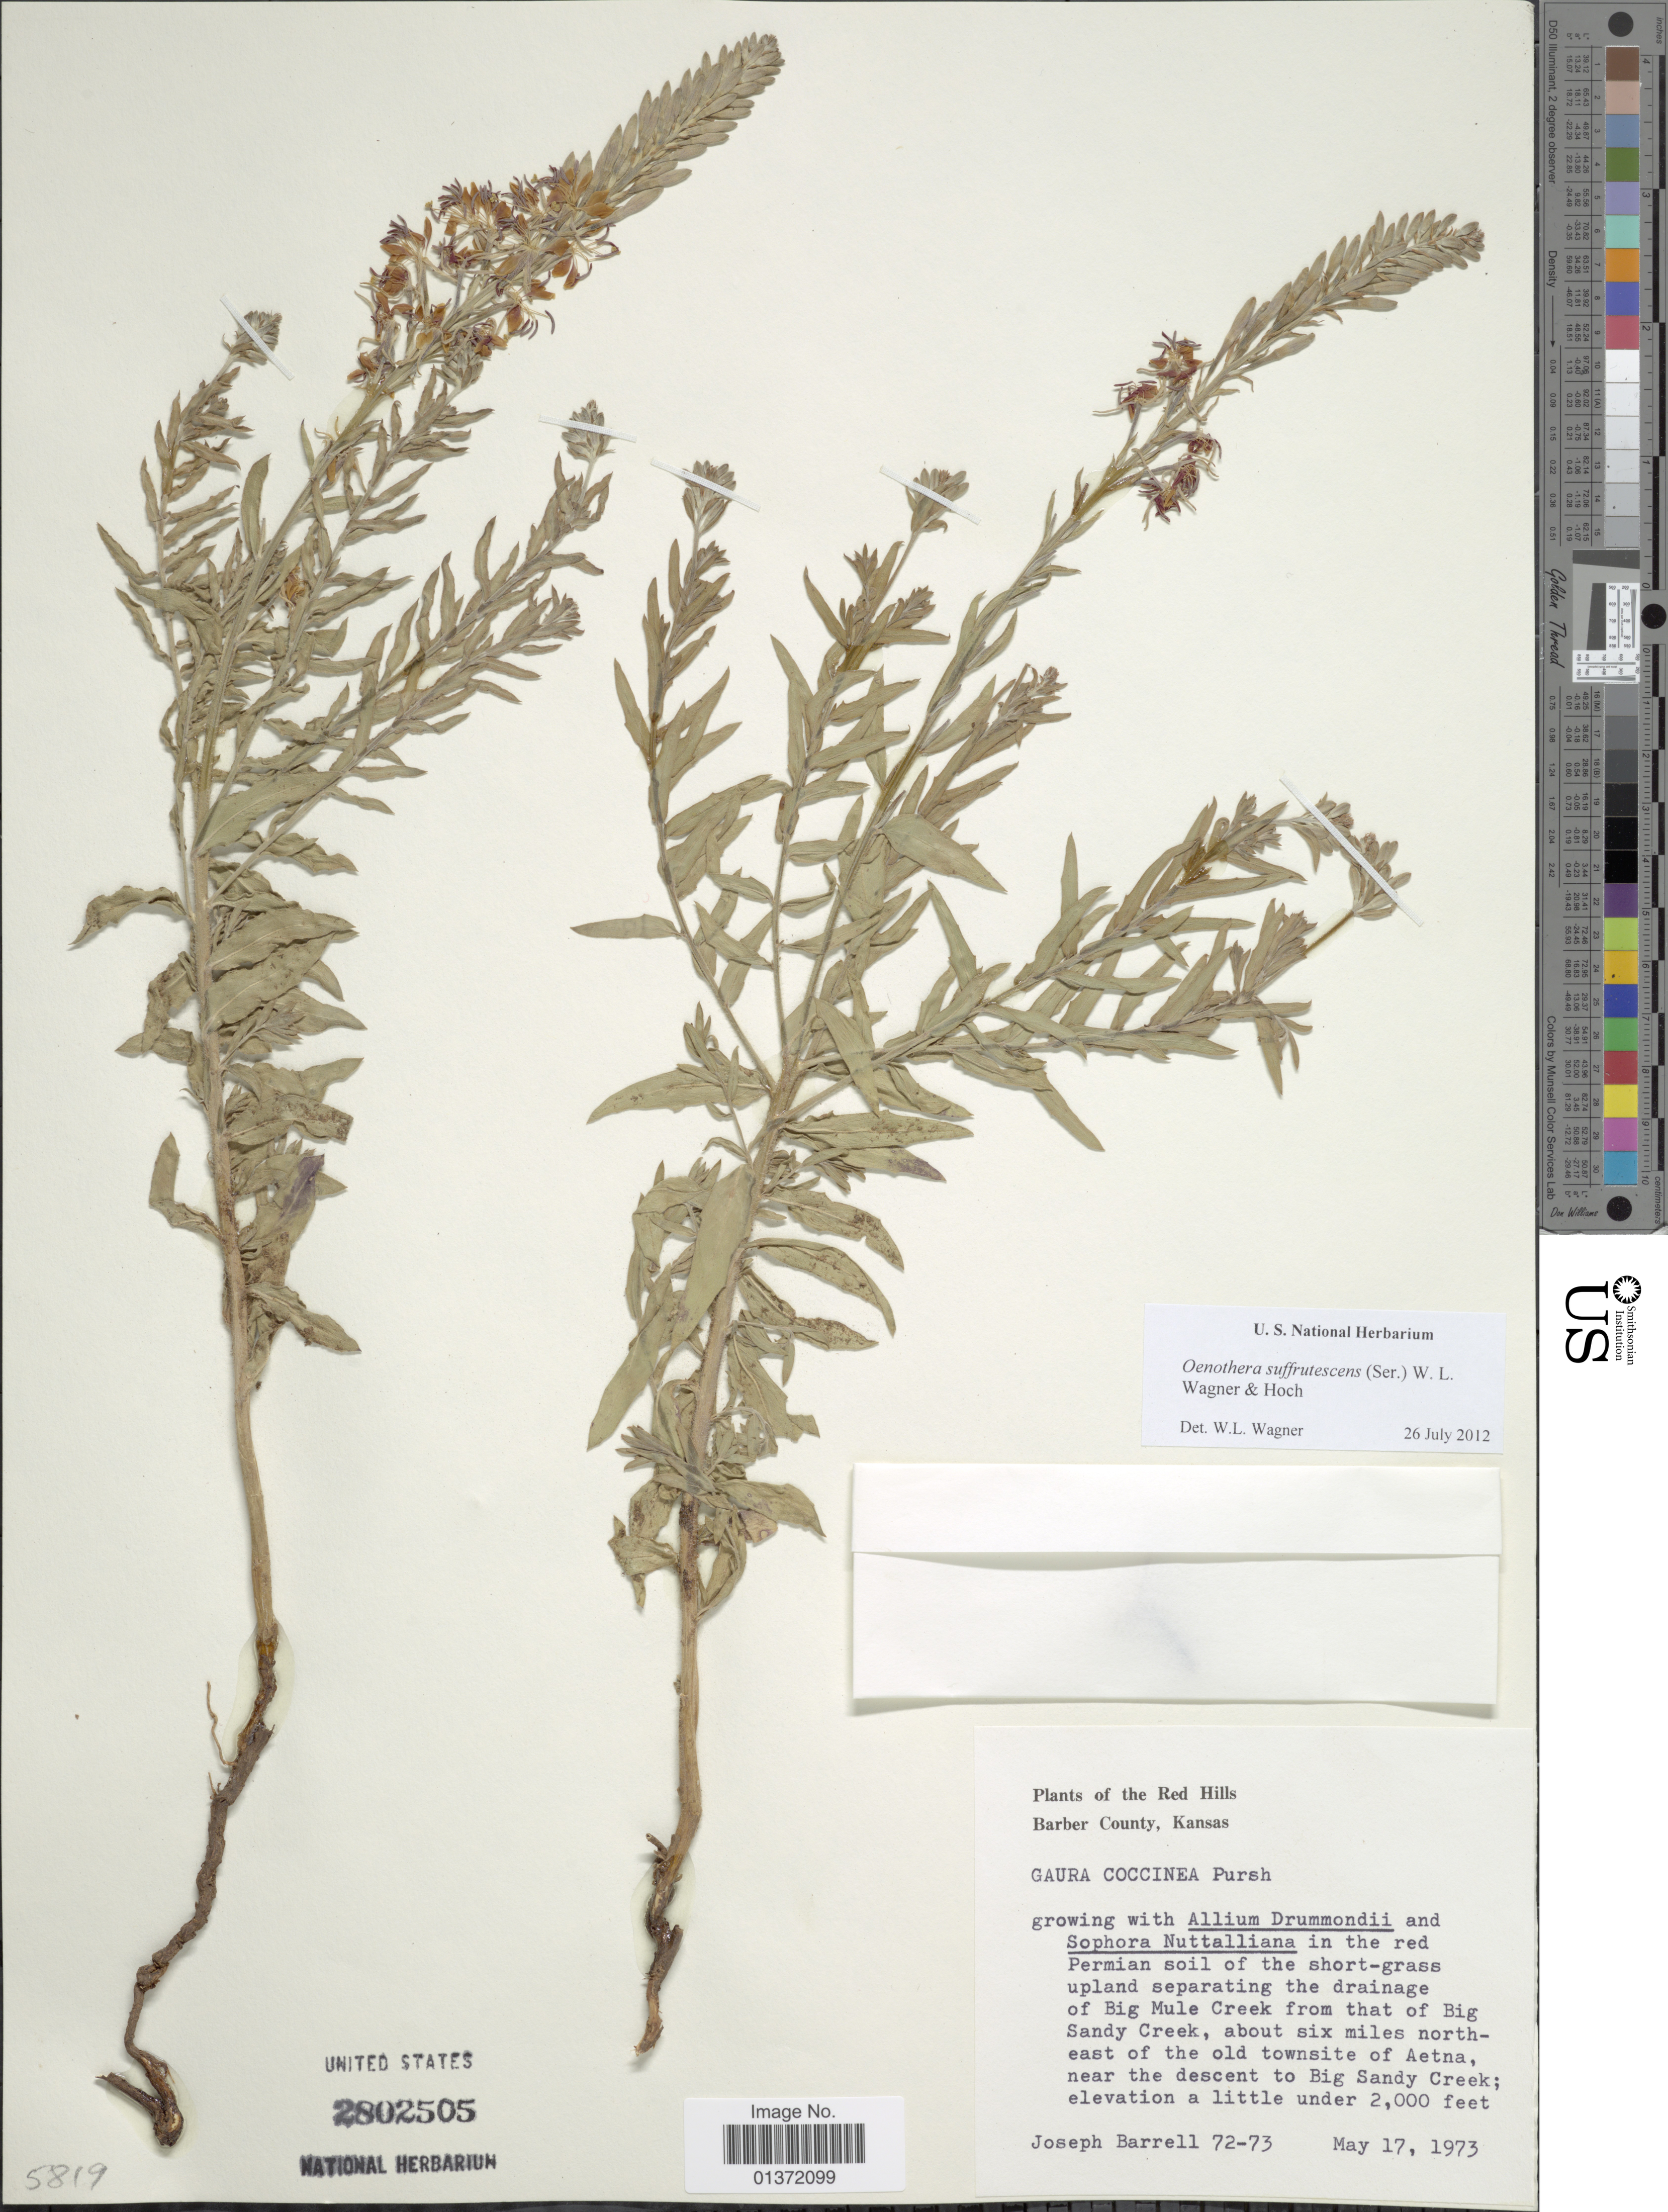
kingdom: Plantae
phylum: Tracheophyta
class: Magnoliopsida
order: Myrtales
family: Onagraceae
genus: Oenothera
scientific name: Oenothera suffrutescens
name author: (Ser.) W.L. Wagner & Hoch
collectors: J. Barrell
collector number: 72-73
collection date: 1973-05-17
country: United States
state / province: Kansas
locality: Red Hills, Barber County, about six miles north-east of the old townsite of Aetna, near the descent to Big Sandy Creek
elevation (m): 610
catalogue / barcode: US 2802505